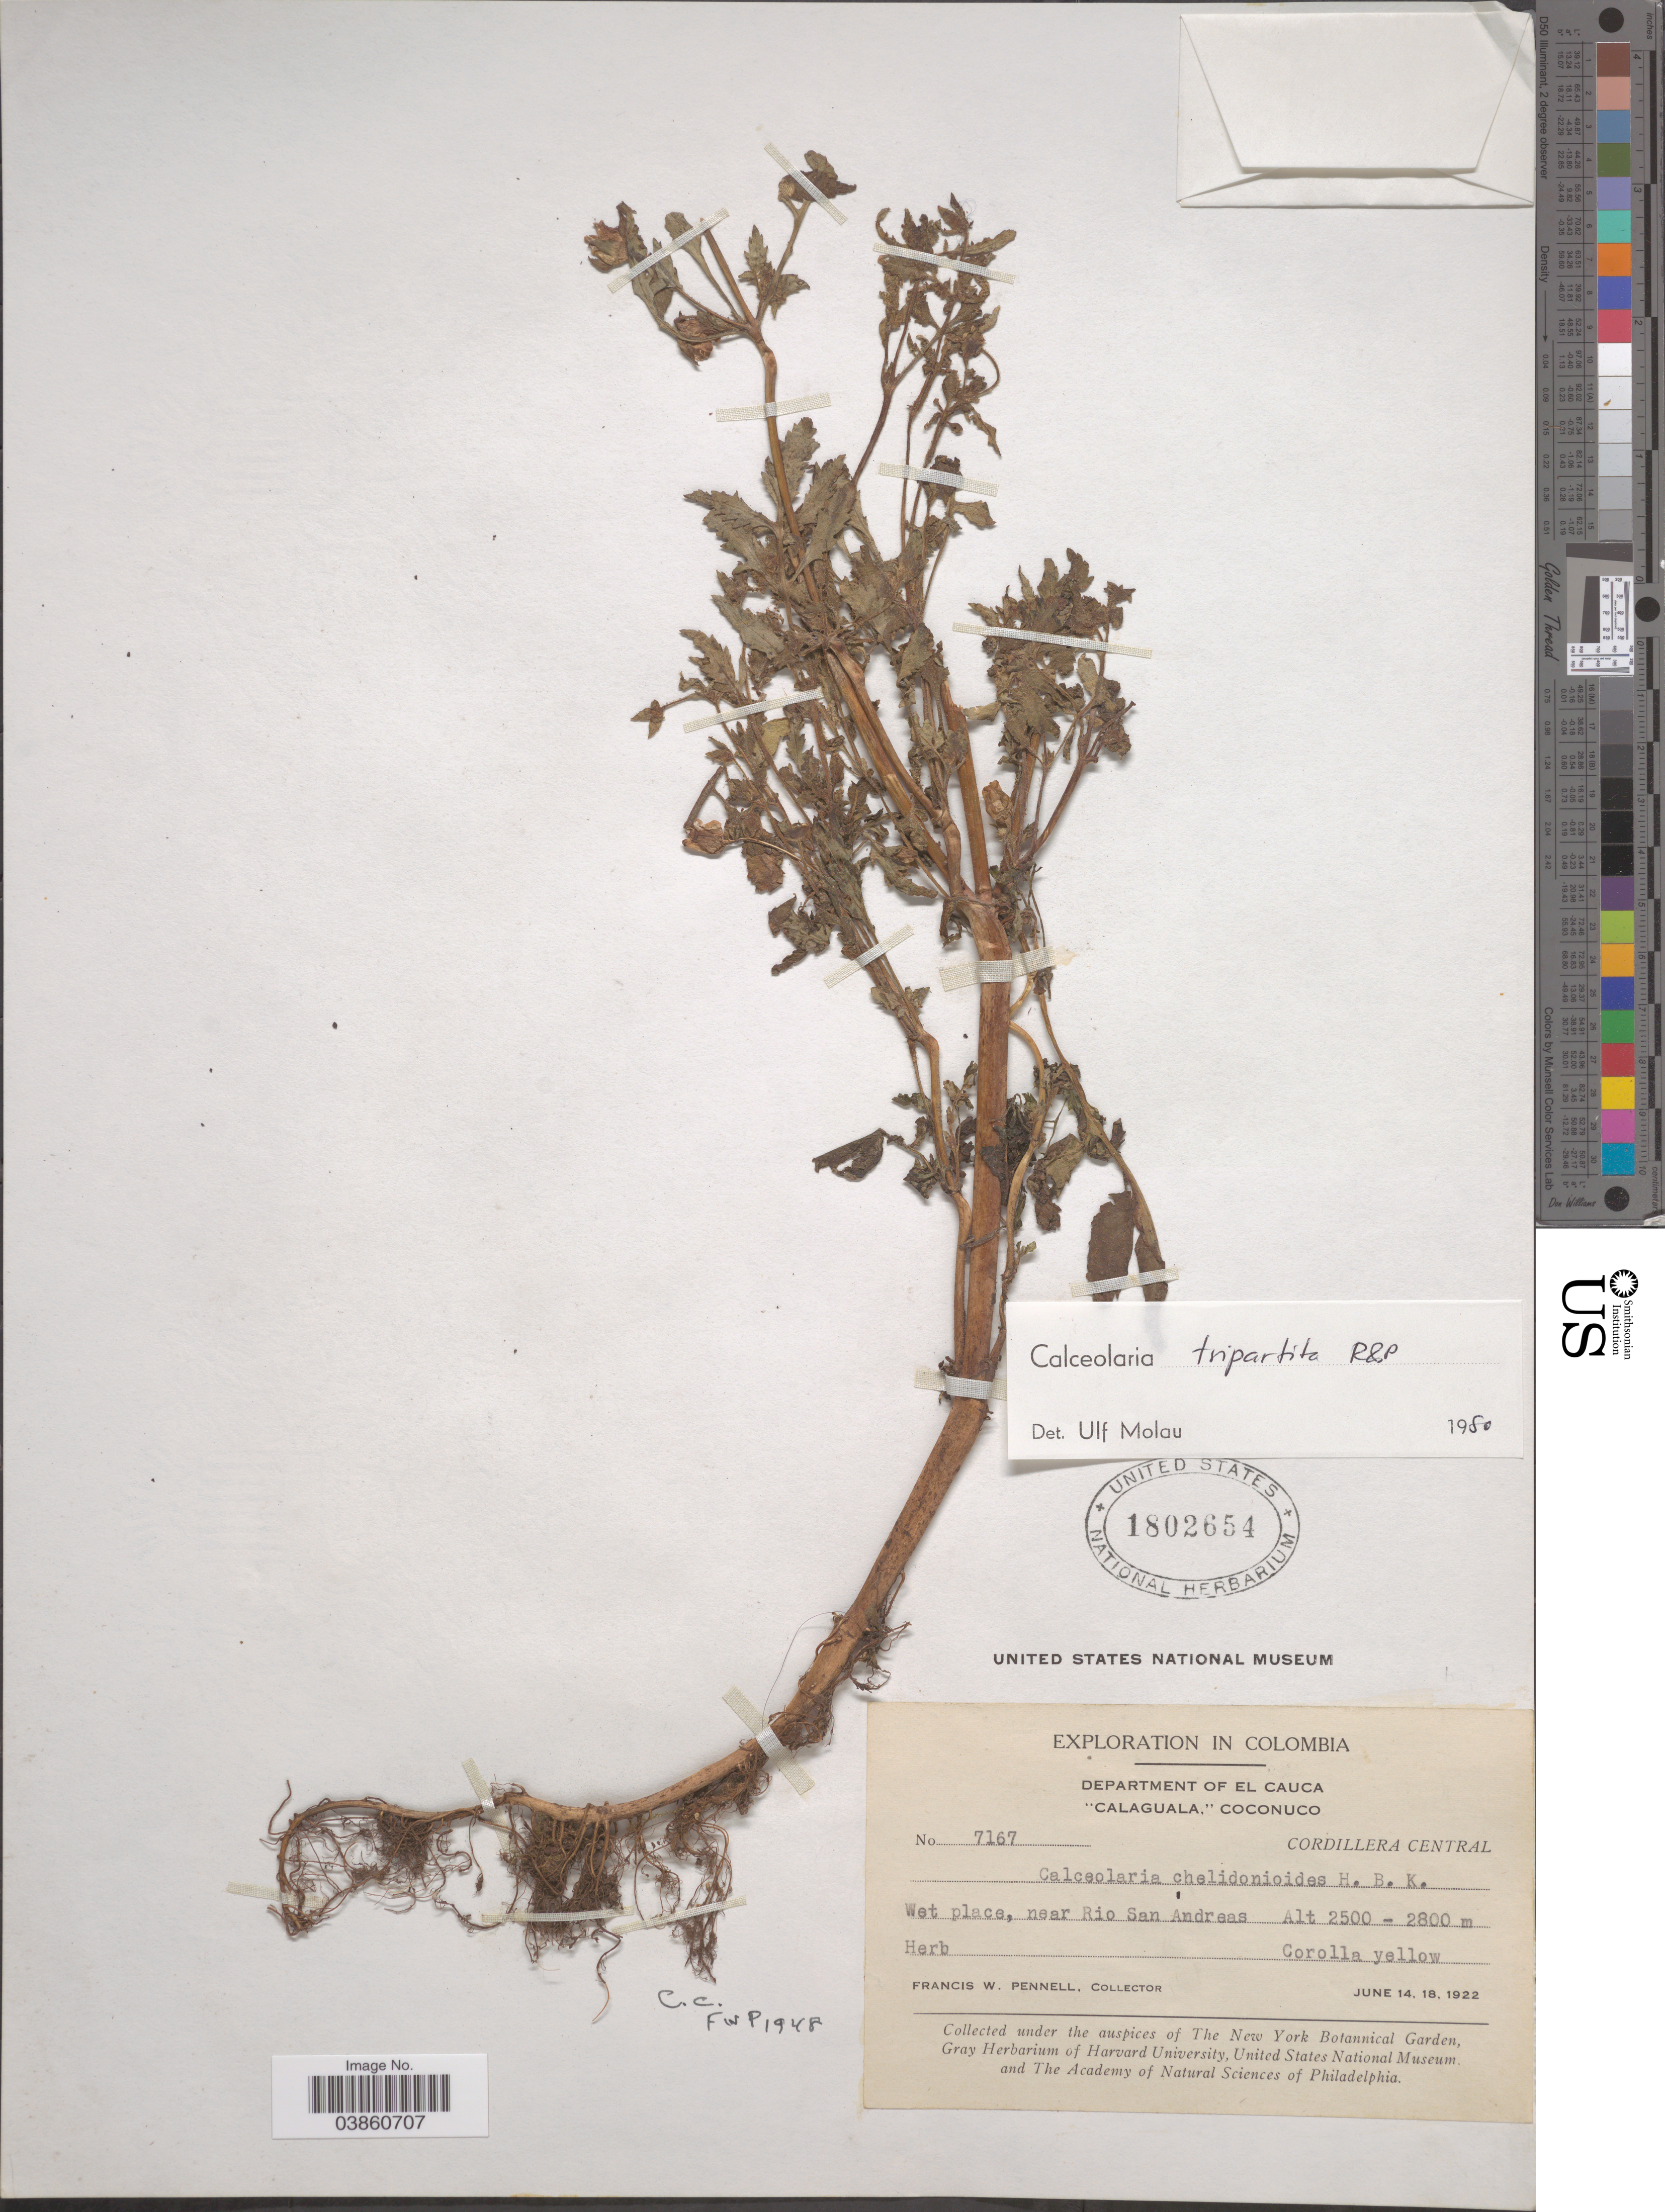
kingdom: Plantae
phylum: Tracheophyta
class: Magnoliopsida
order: Lamiales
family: Calceolariaceae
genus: Calceolaria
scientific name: Calceolaria tripartita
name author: Ruiz & Pav.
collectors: F. W. Pennell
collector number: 7167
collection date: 1922-06-14/1922-06-18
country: Colombia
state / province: Cauca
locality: Department of El Cauca. "Calagaula," Coconuco. Cordillera Central. Near Rio San Andreas.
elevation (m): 2500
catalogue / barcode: US 1802654